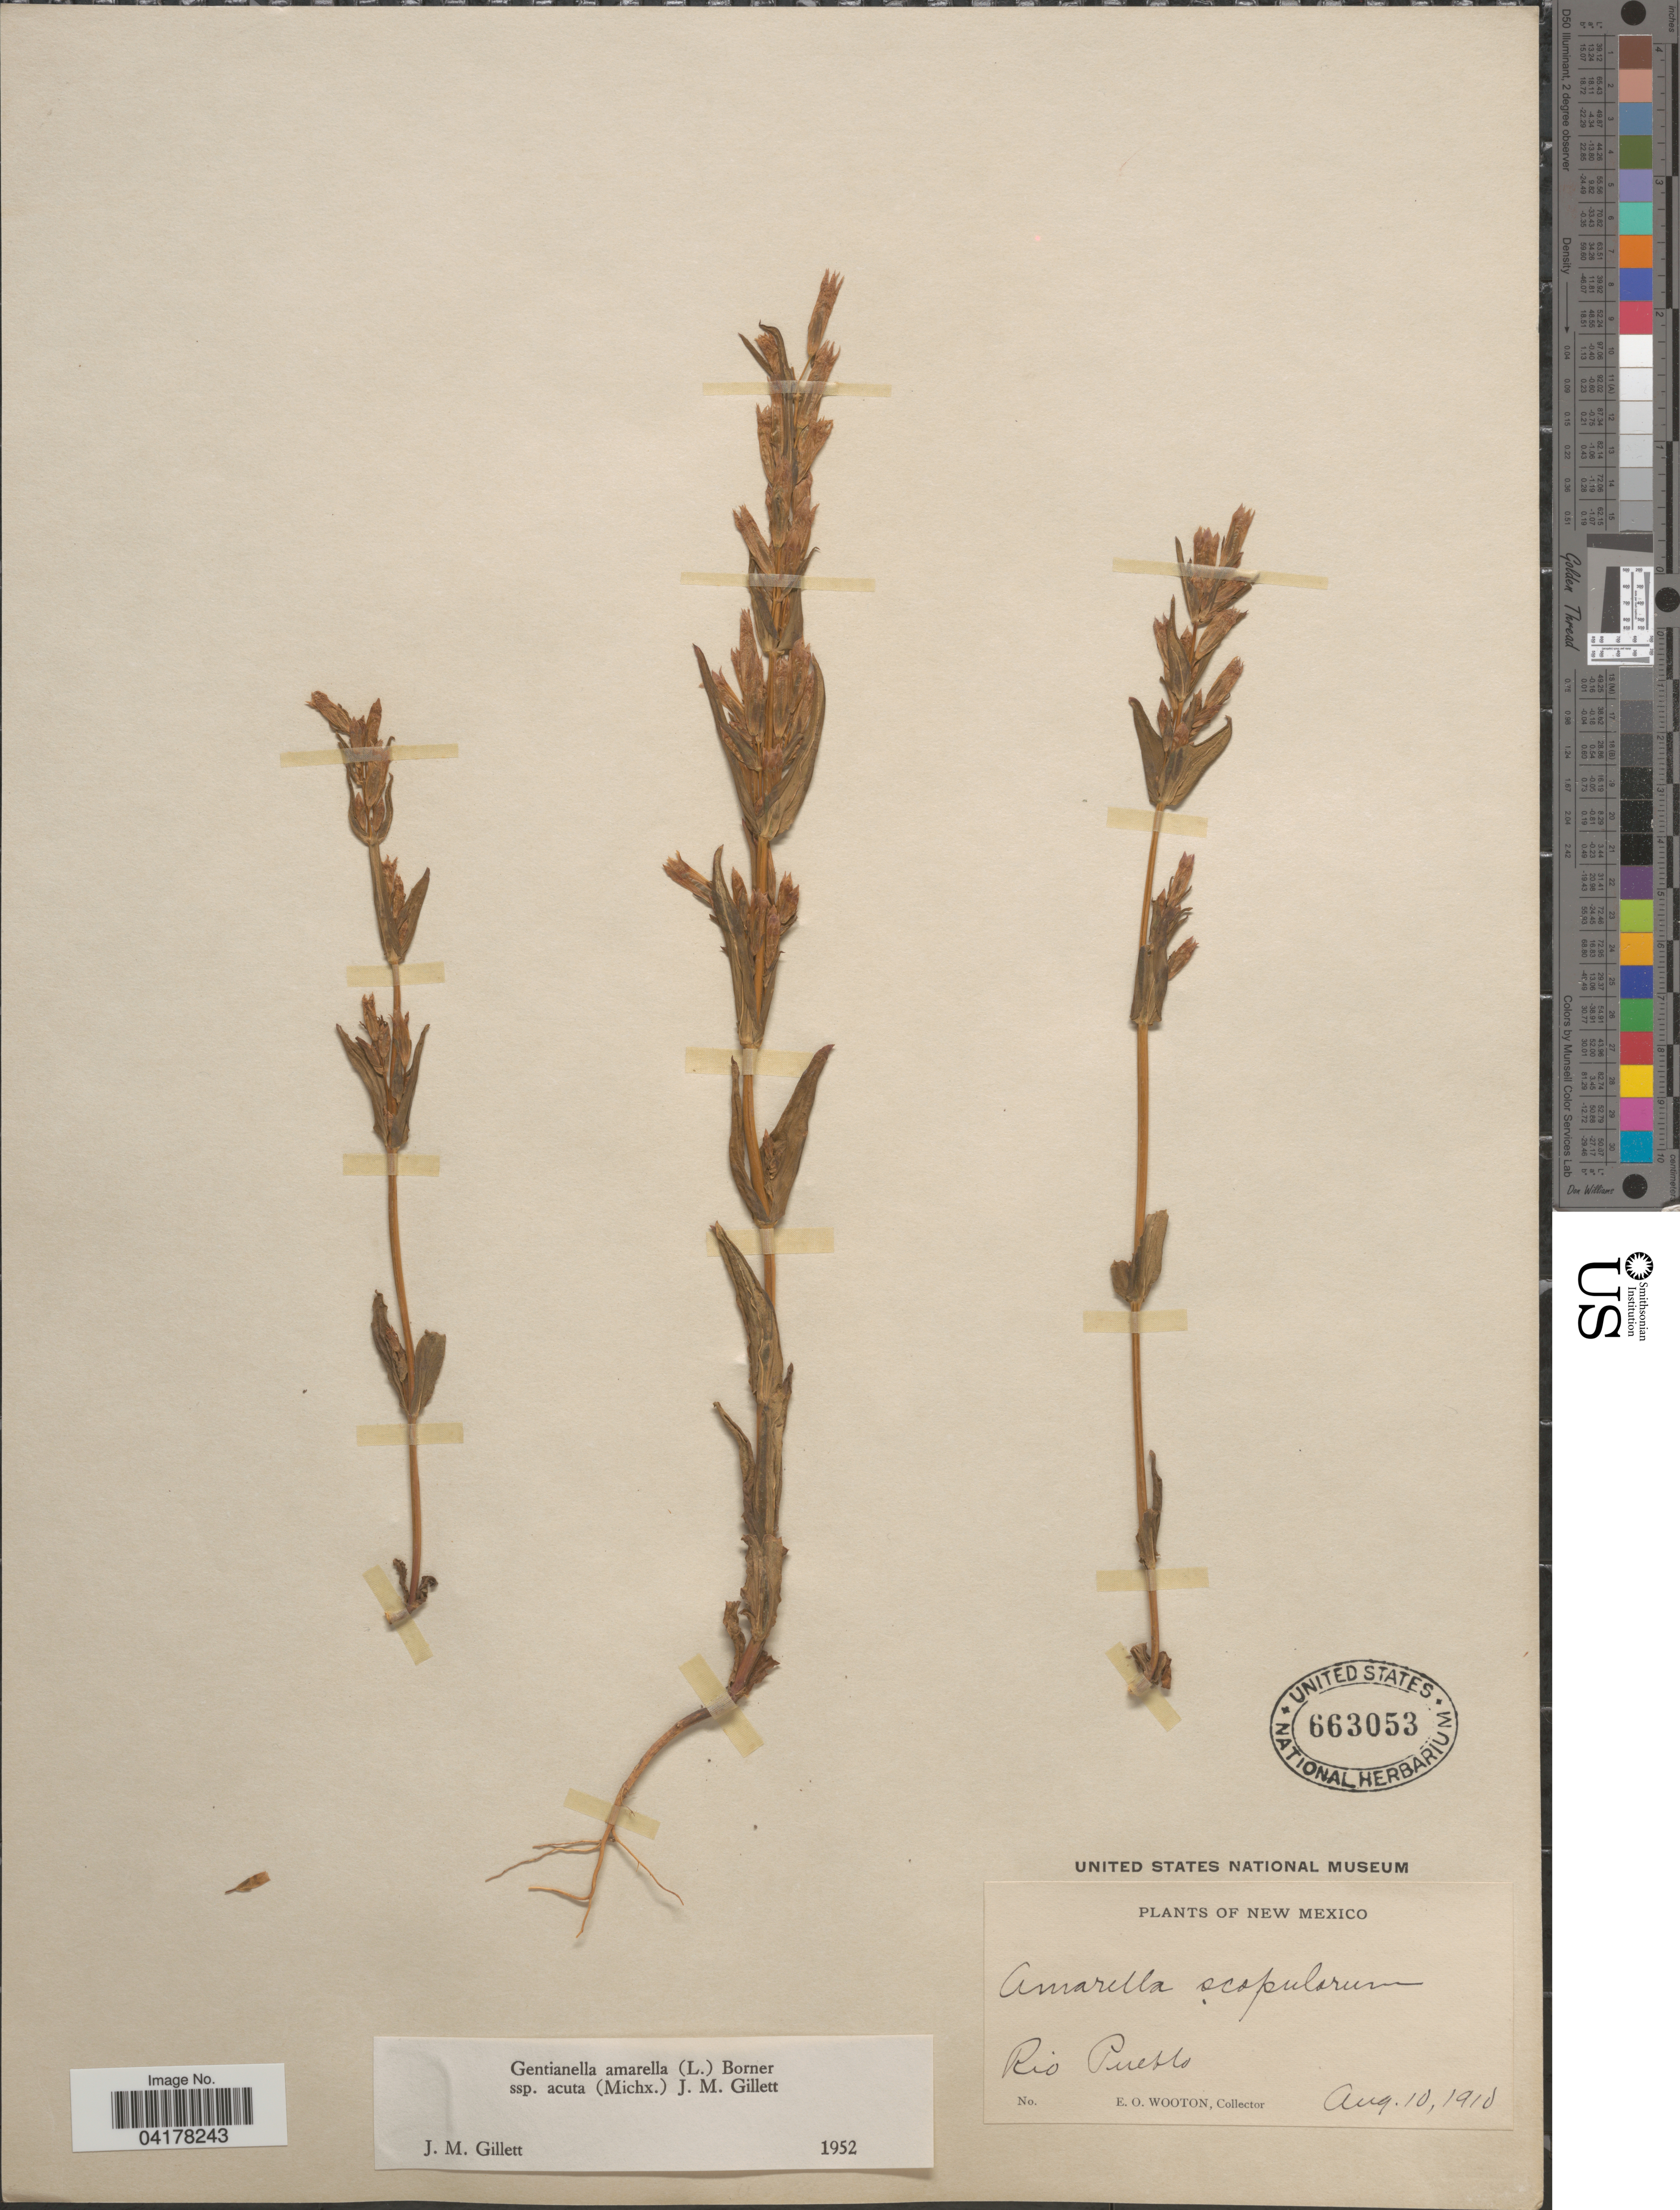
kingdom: Plantae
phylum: Tracheophyta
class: Magnoliopsida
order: Gentianales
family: Gentianaceae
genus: Gentianella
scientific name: Gentianella amarella subsp. acuta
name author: (Michx.) J.M. Gillett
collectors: E. O. Wooton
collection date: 1910-08-10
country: United States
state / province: New Mexico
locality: Rio Pueblo.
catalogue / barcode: US 663053